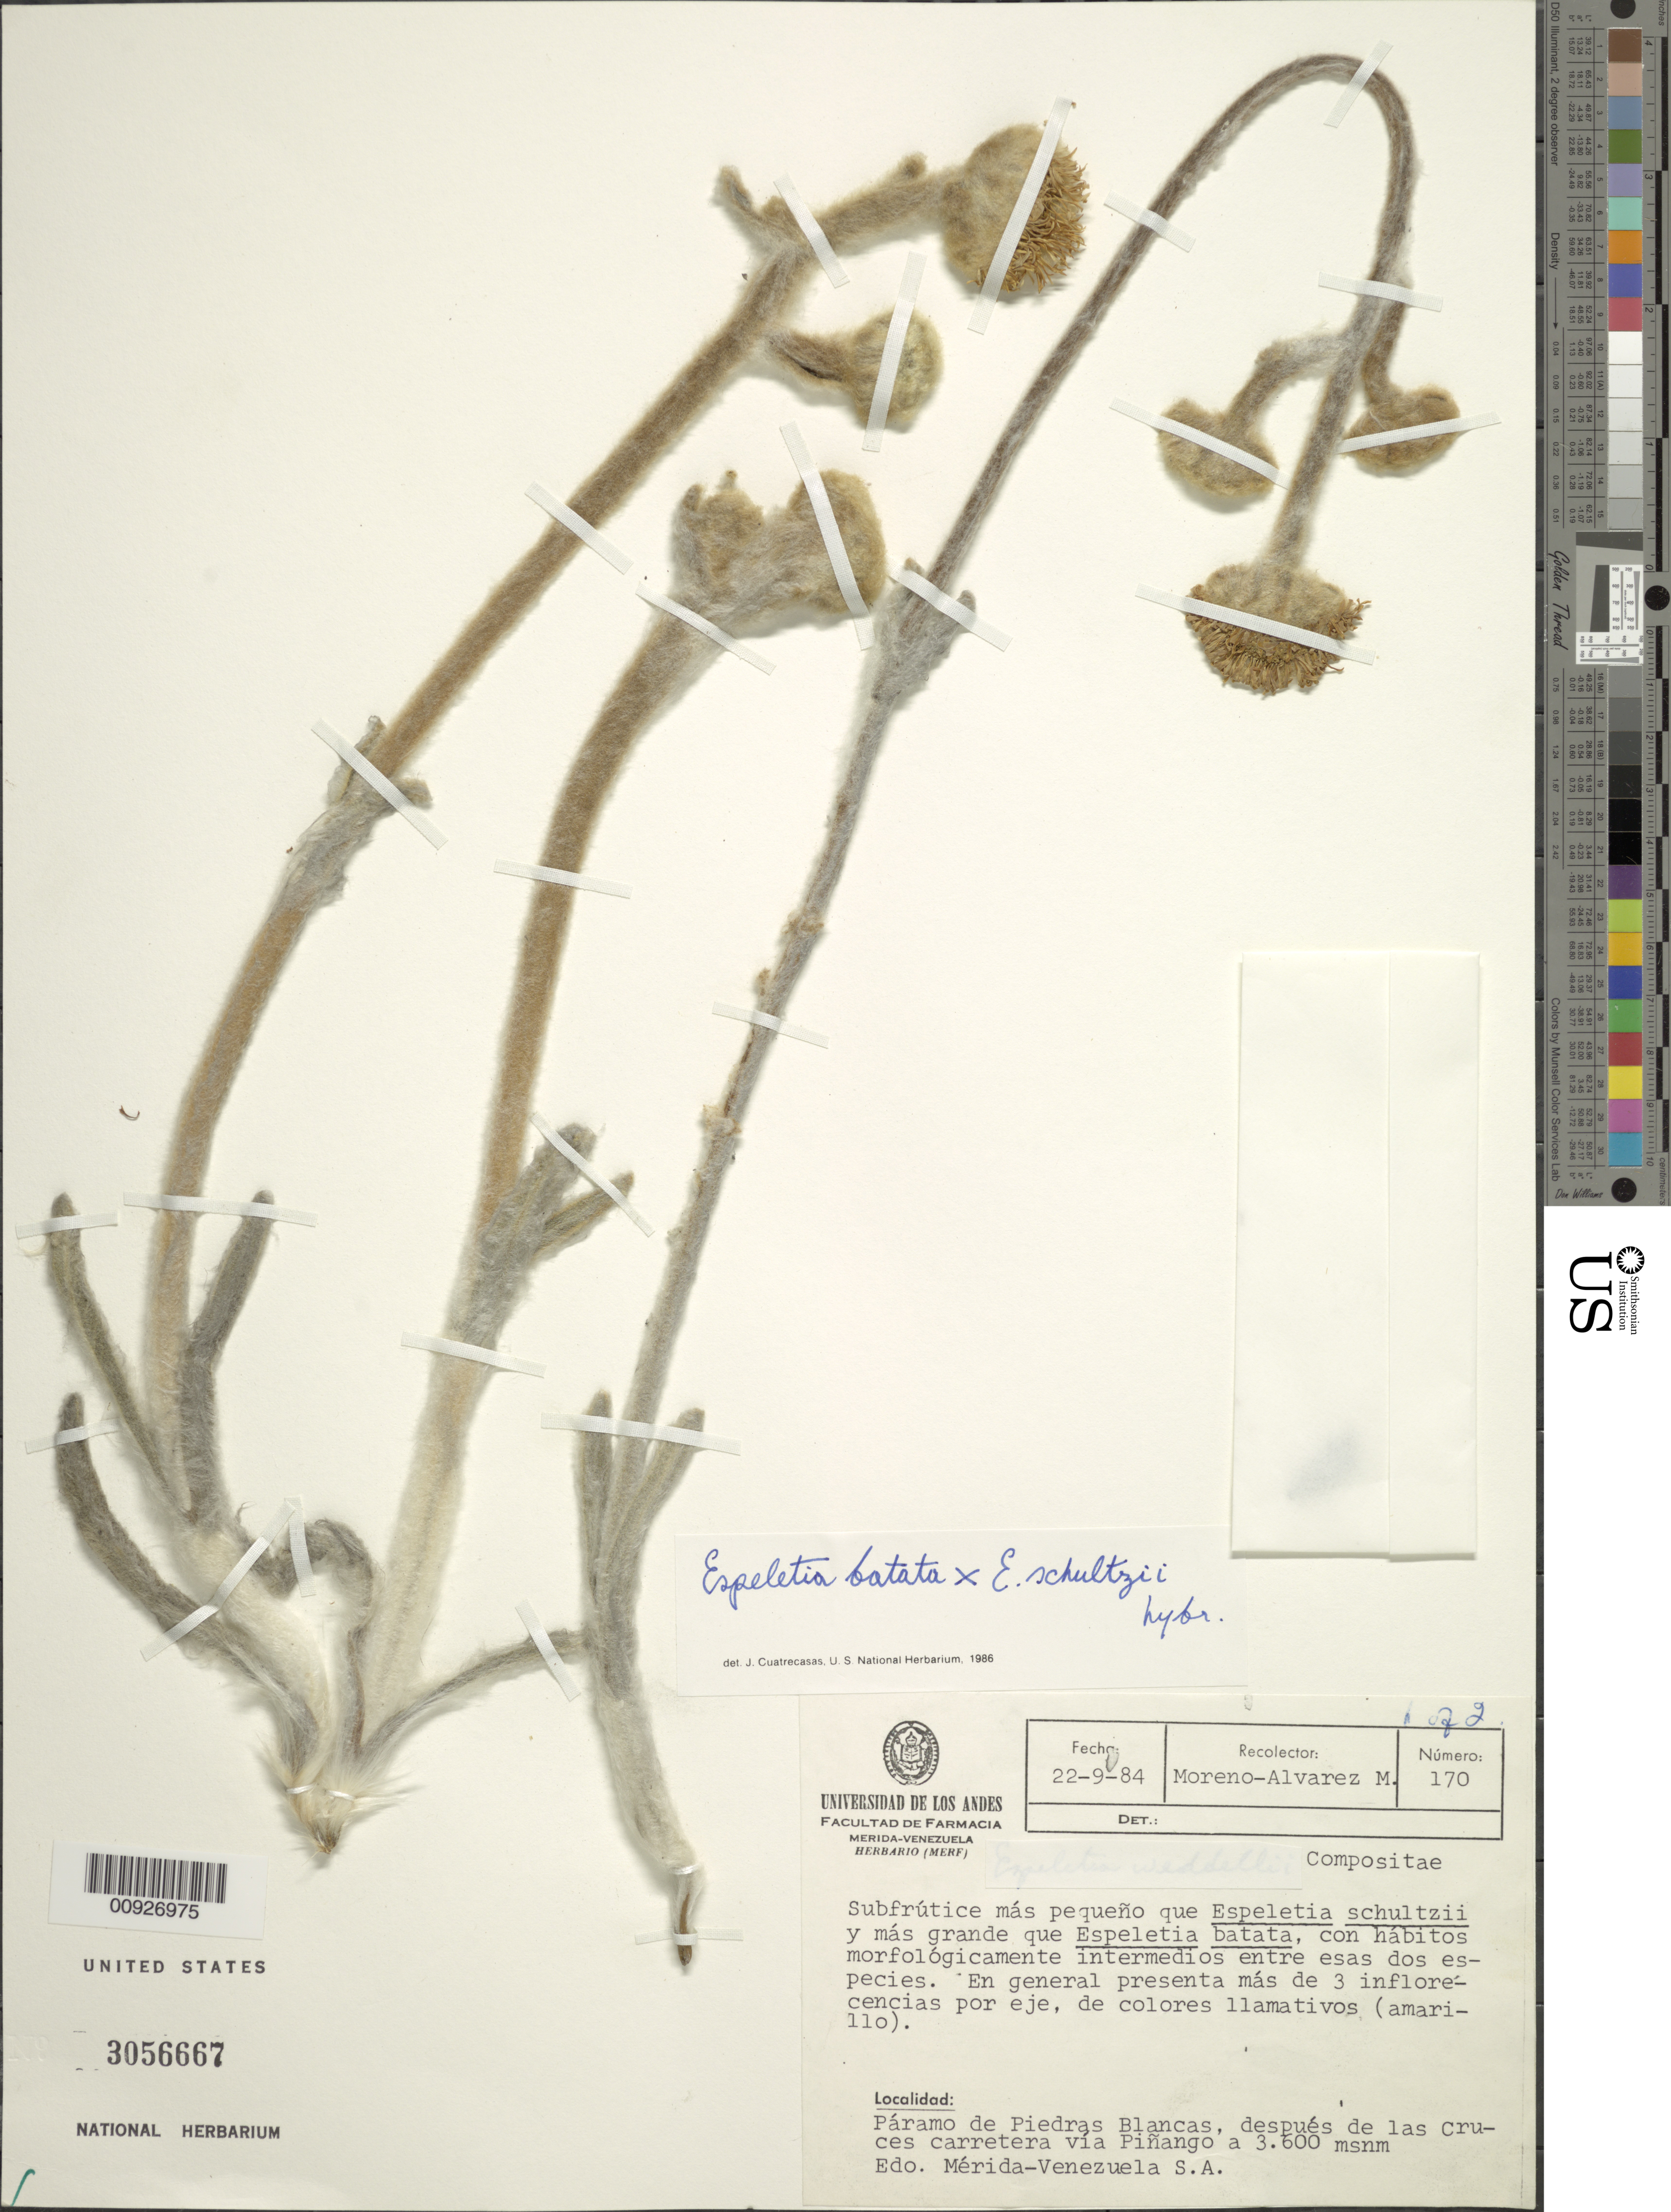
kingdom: Plantae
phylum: Tracheophyta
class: Magnoliopsida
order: Asterales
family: Asteraceae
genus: Espeletia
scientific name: Espeletia schultzii x E. batata Cuatrec.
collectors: M. Moreno-Alvarez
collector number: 170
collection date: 1984-09-22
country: Venezuela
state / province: Mérida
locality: Páramo de Piedras Blancas. Páramo de Piedras Blancas, después de las Cruces, carretera vía Piñango.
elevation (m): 3600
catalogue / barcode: US 3056667